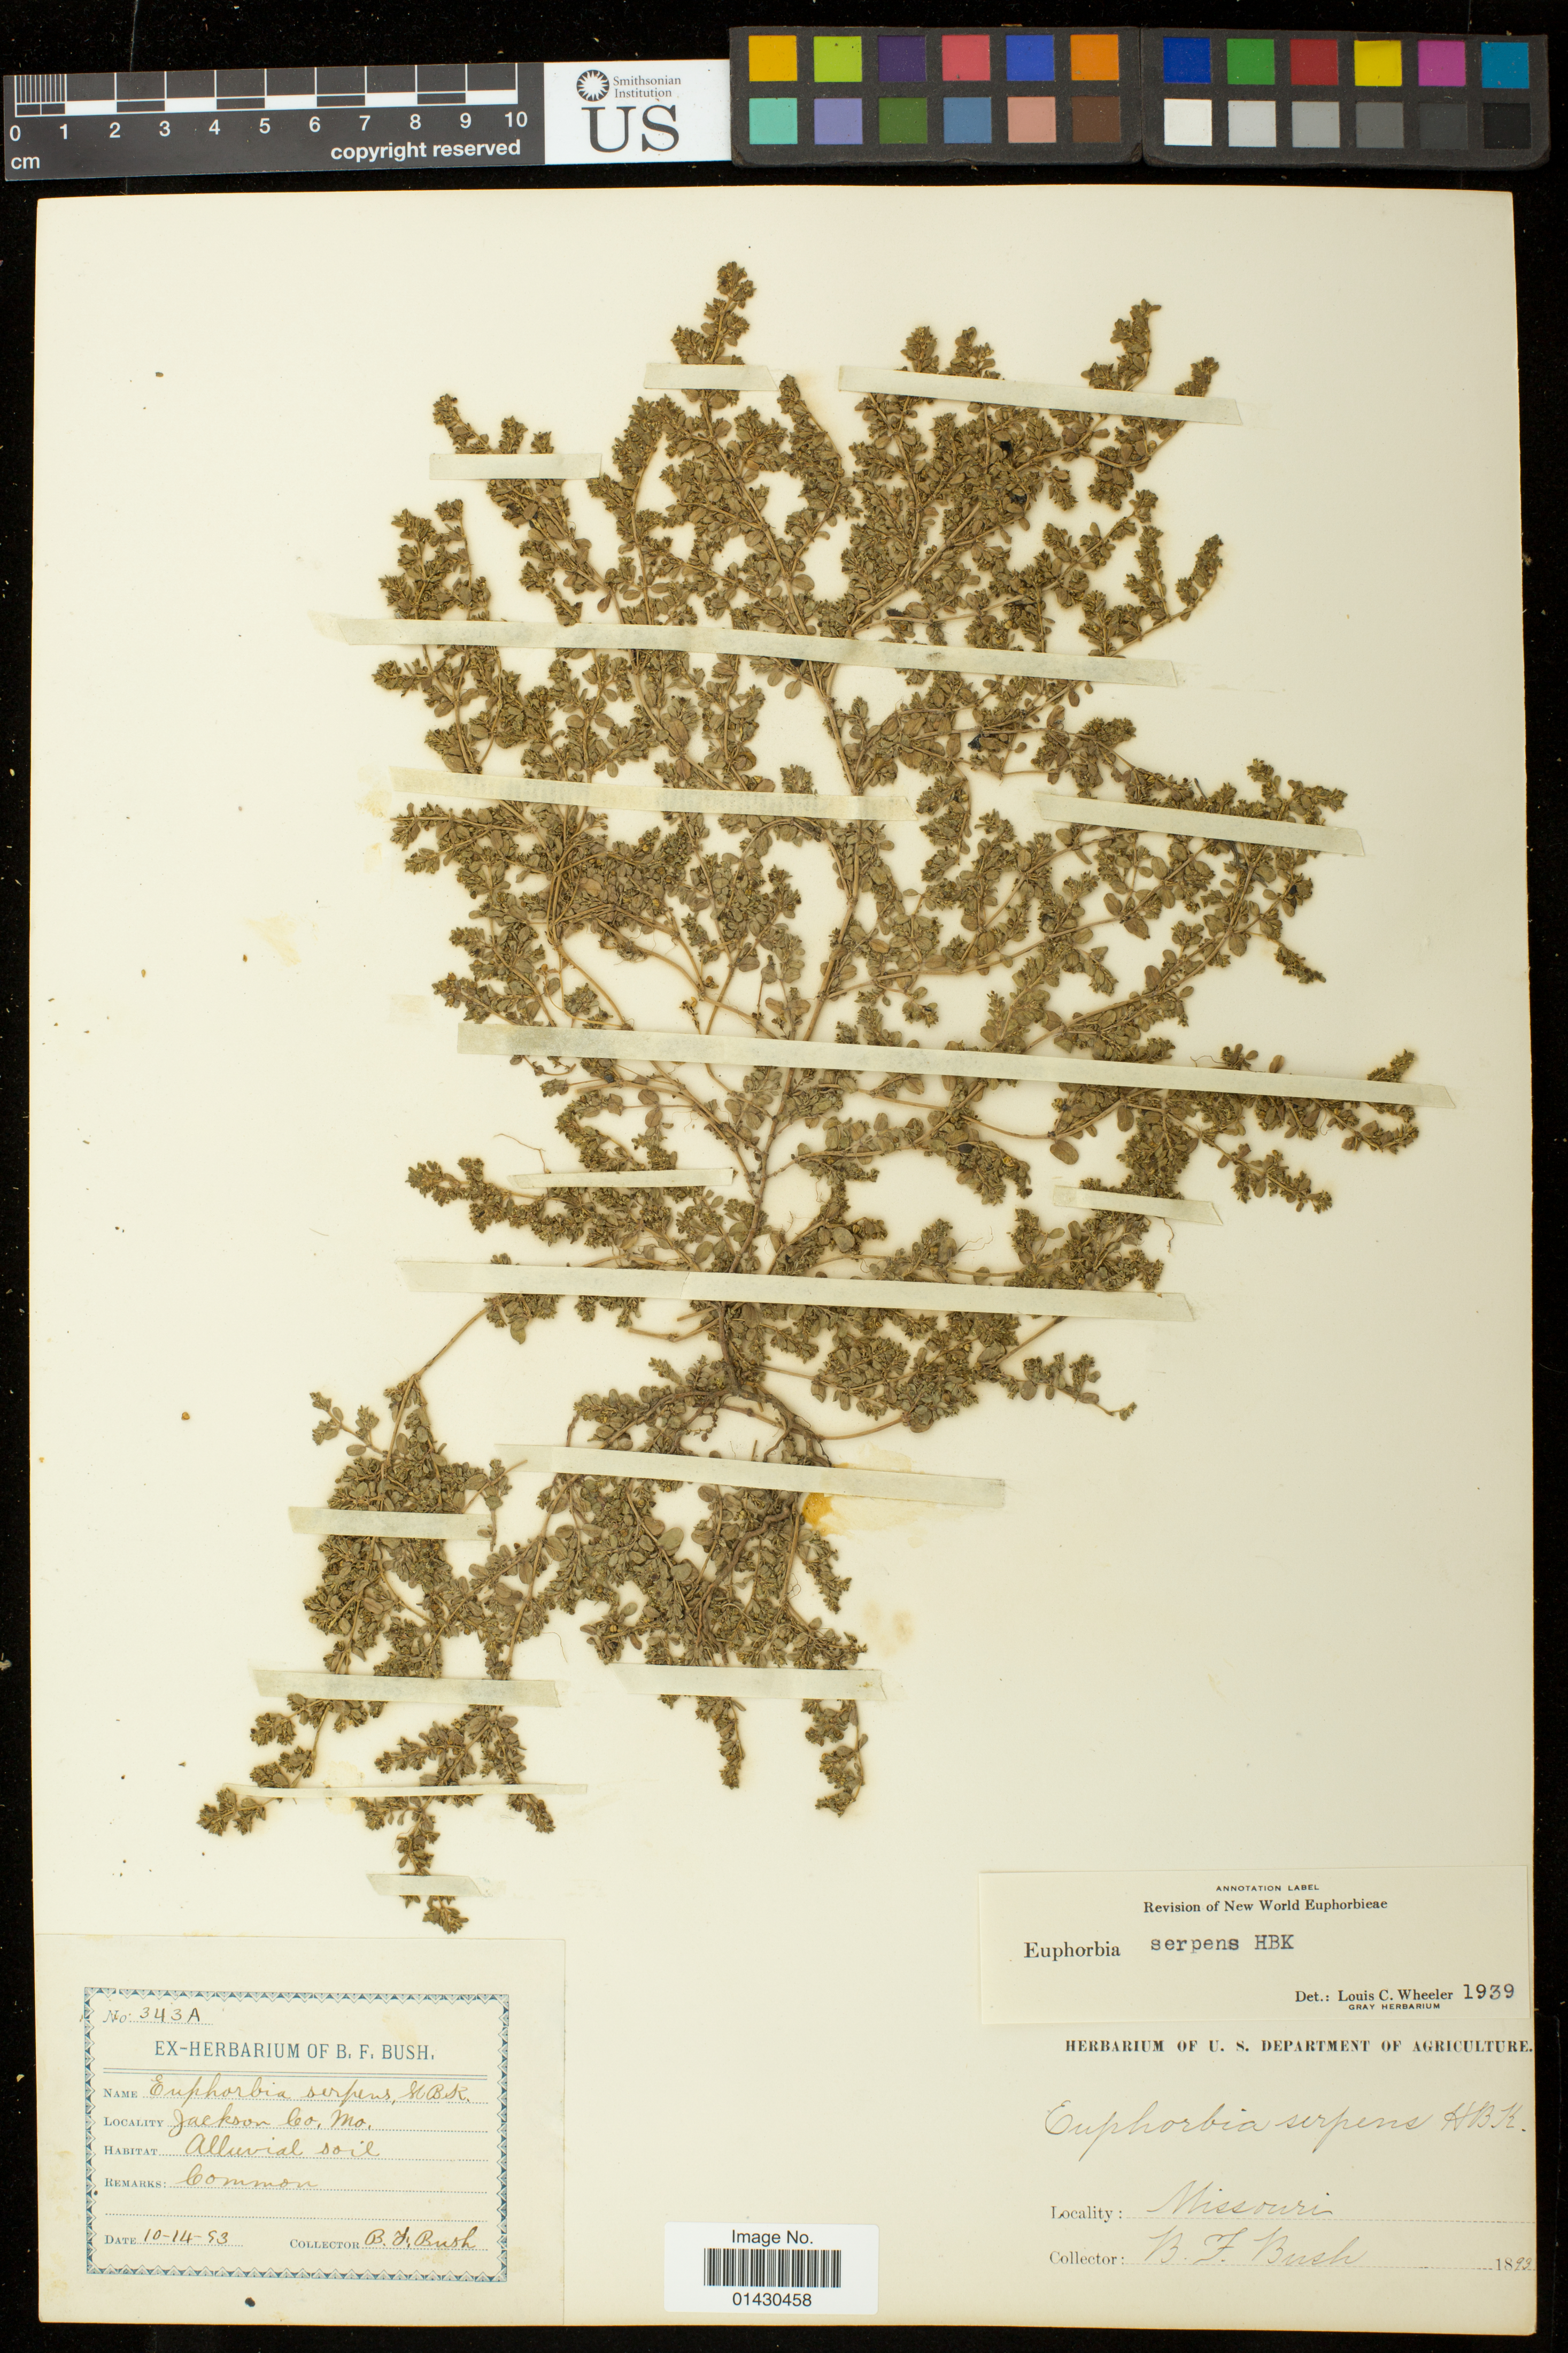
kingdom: Plantae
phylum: Tracheophyta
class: Magnoliopsida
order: Malpighiales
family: Euphorbiaceae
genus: Euphorbia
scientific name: Euphorbia serpens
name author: Kunth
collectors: B. F. Bush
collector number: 343A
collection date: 1893-10-14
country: United States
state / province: Missouri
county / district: Jackson